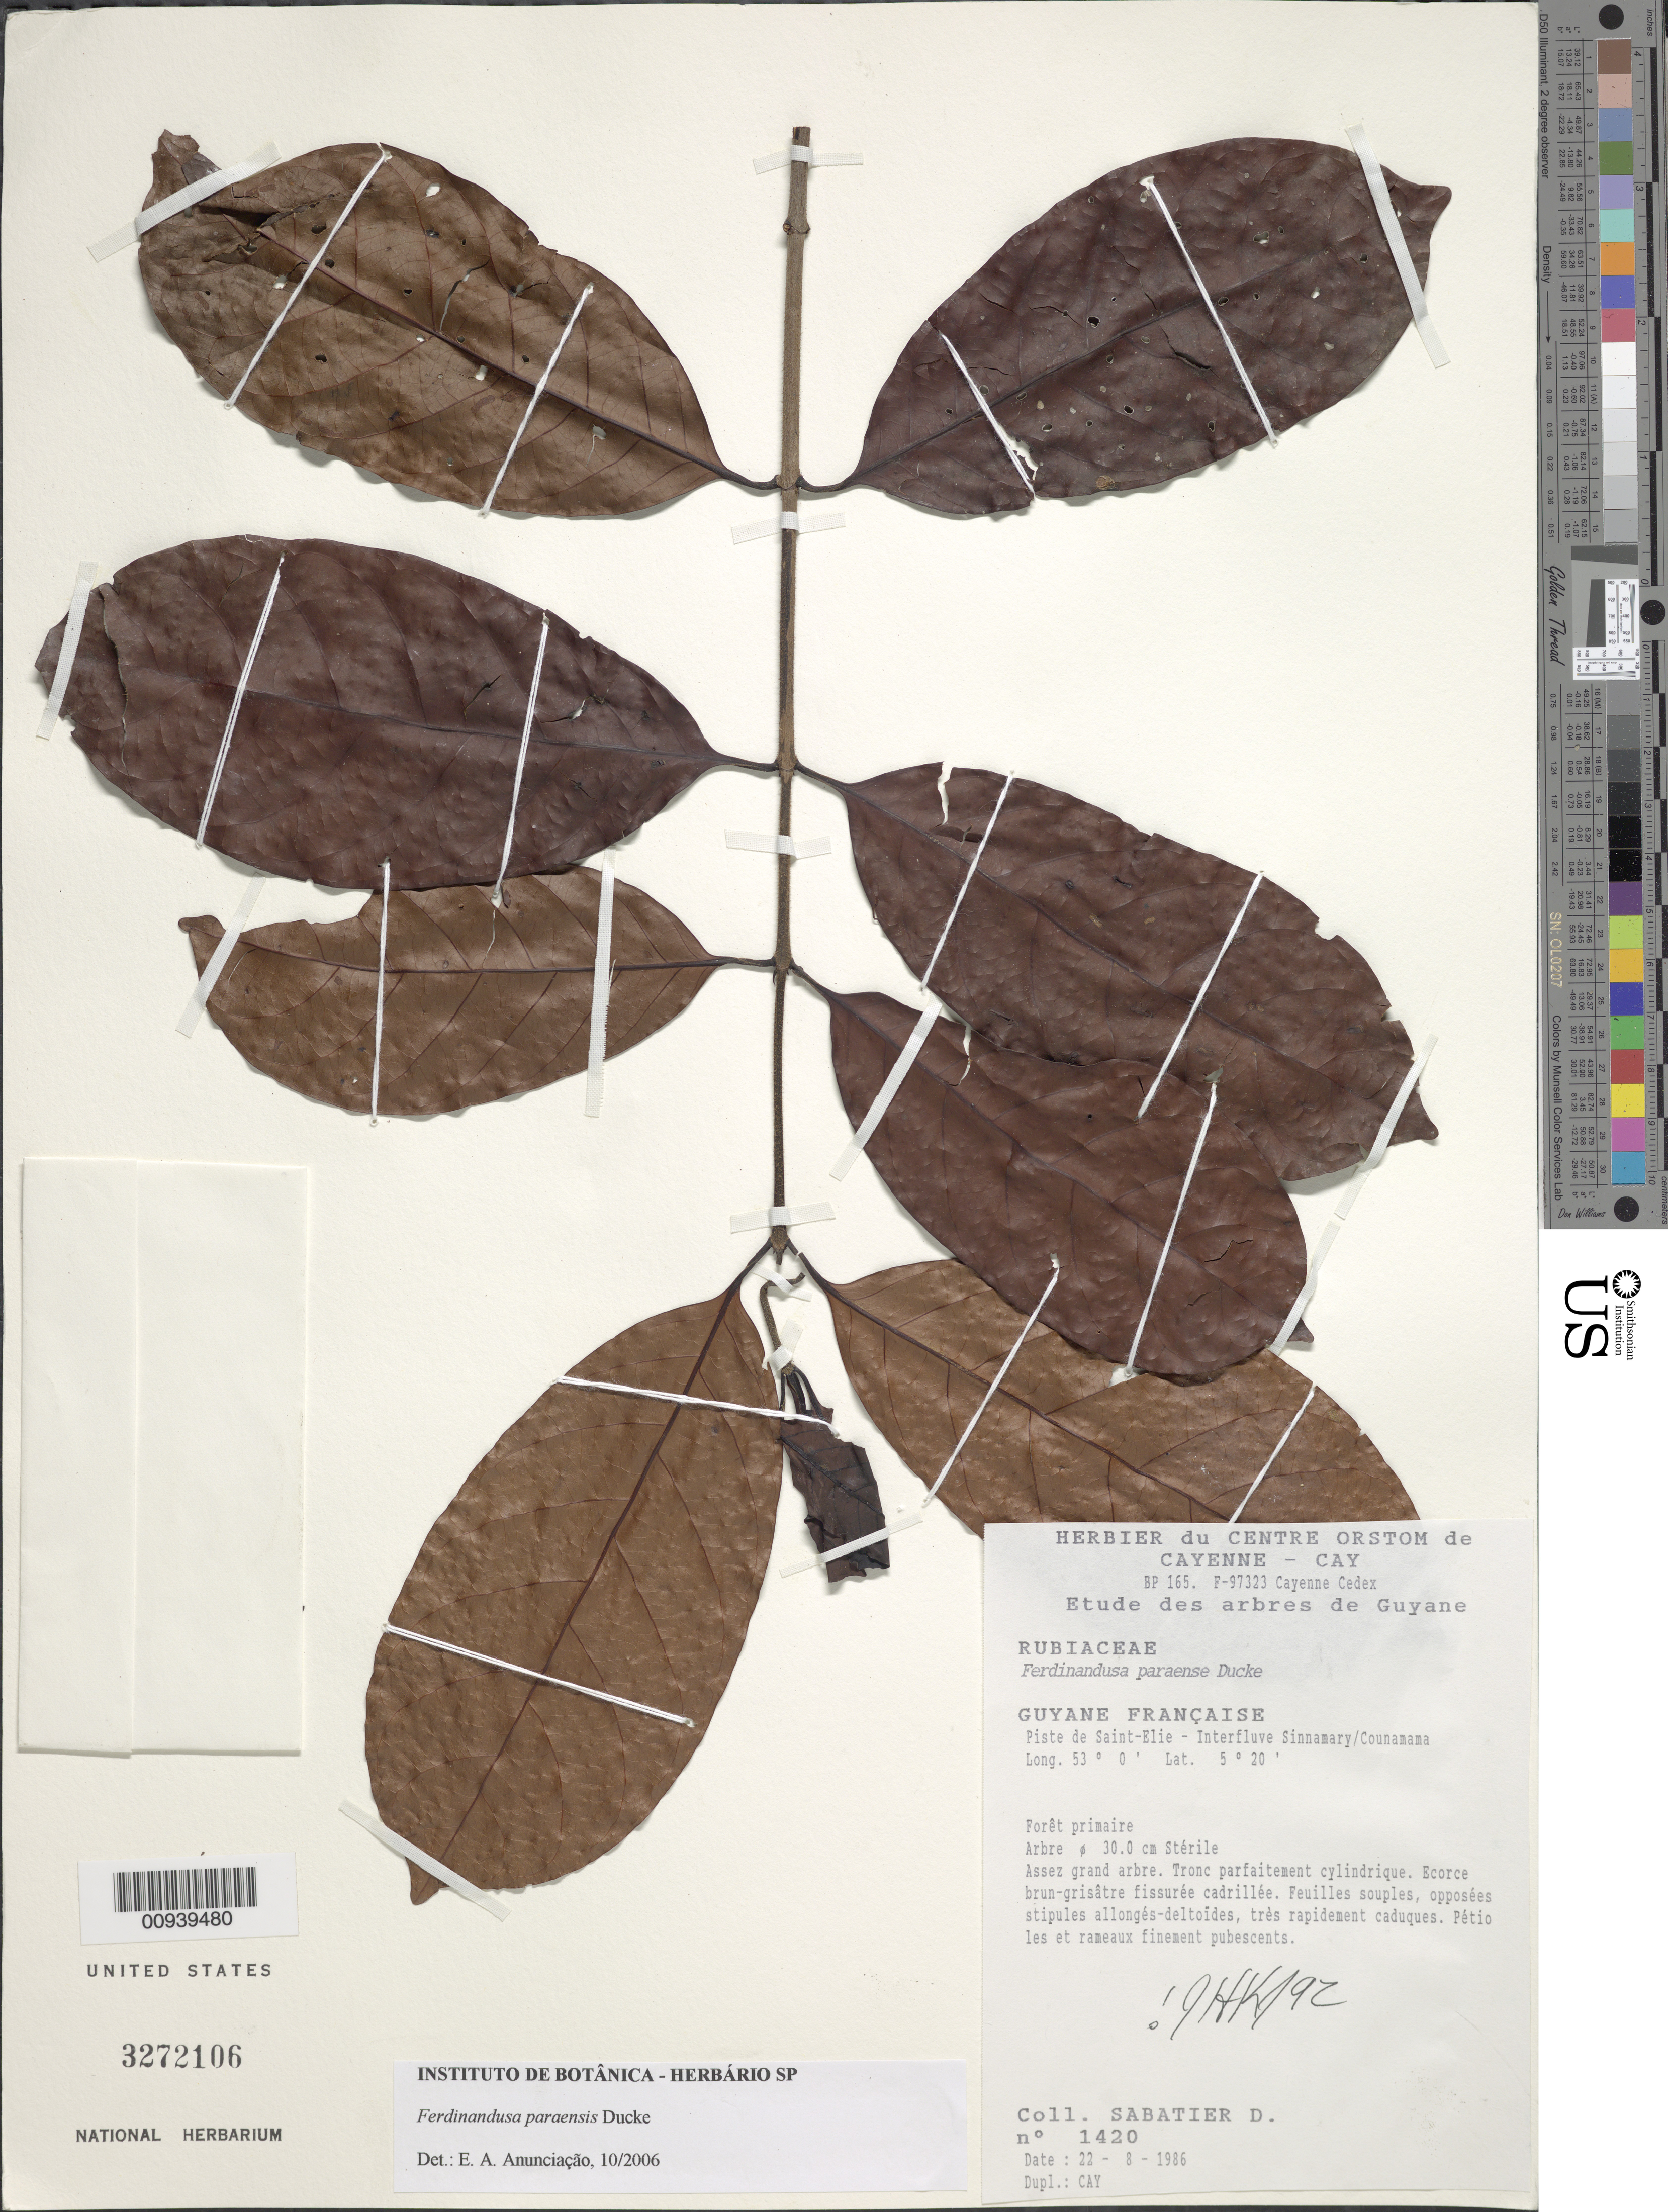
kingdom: Plantae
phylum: Tracheophyta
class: Magnoliopsida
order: Gentianales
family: Rubiaceae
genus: Ferdinandusa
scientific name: Ferdinandusa paraensis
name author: Ducke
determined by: Anunciação, E. A. d.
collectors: D. Sabatier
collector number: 1420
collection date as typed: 22-Aug-86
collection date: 1986-08-22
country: French Guiana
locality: Piste de Saint-Élie, interfleuve Sinnamary-Counamama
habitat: Primary forest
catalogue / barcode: US 3272106